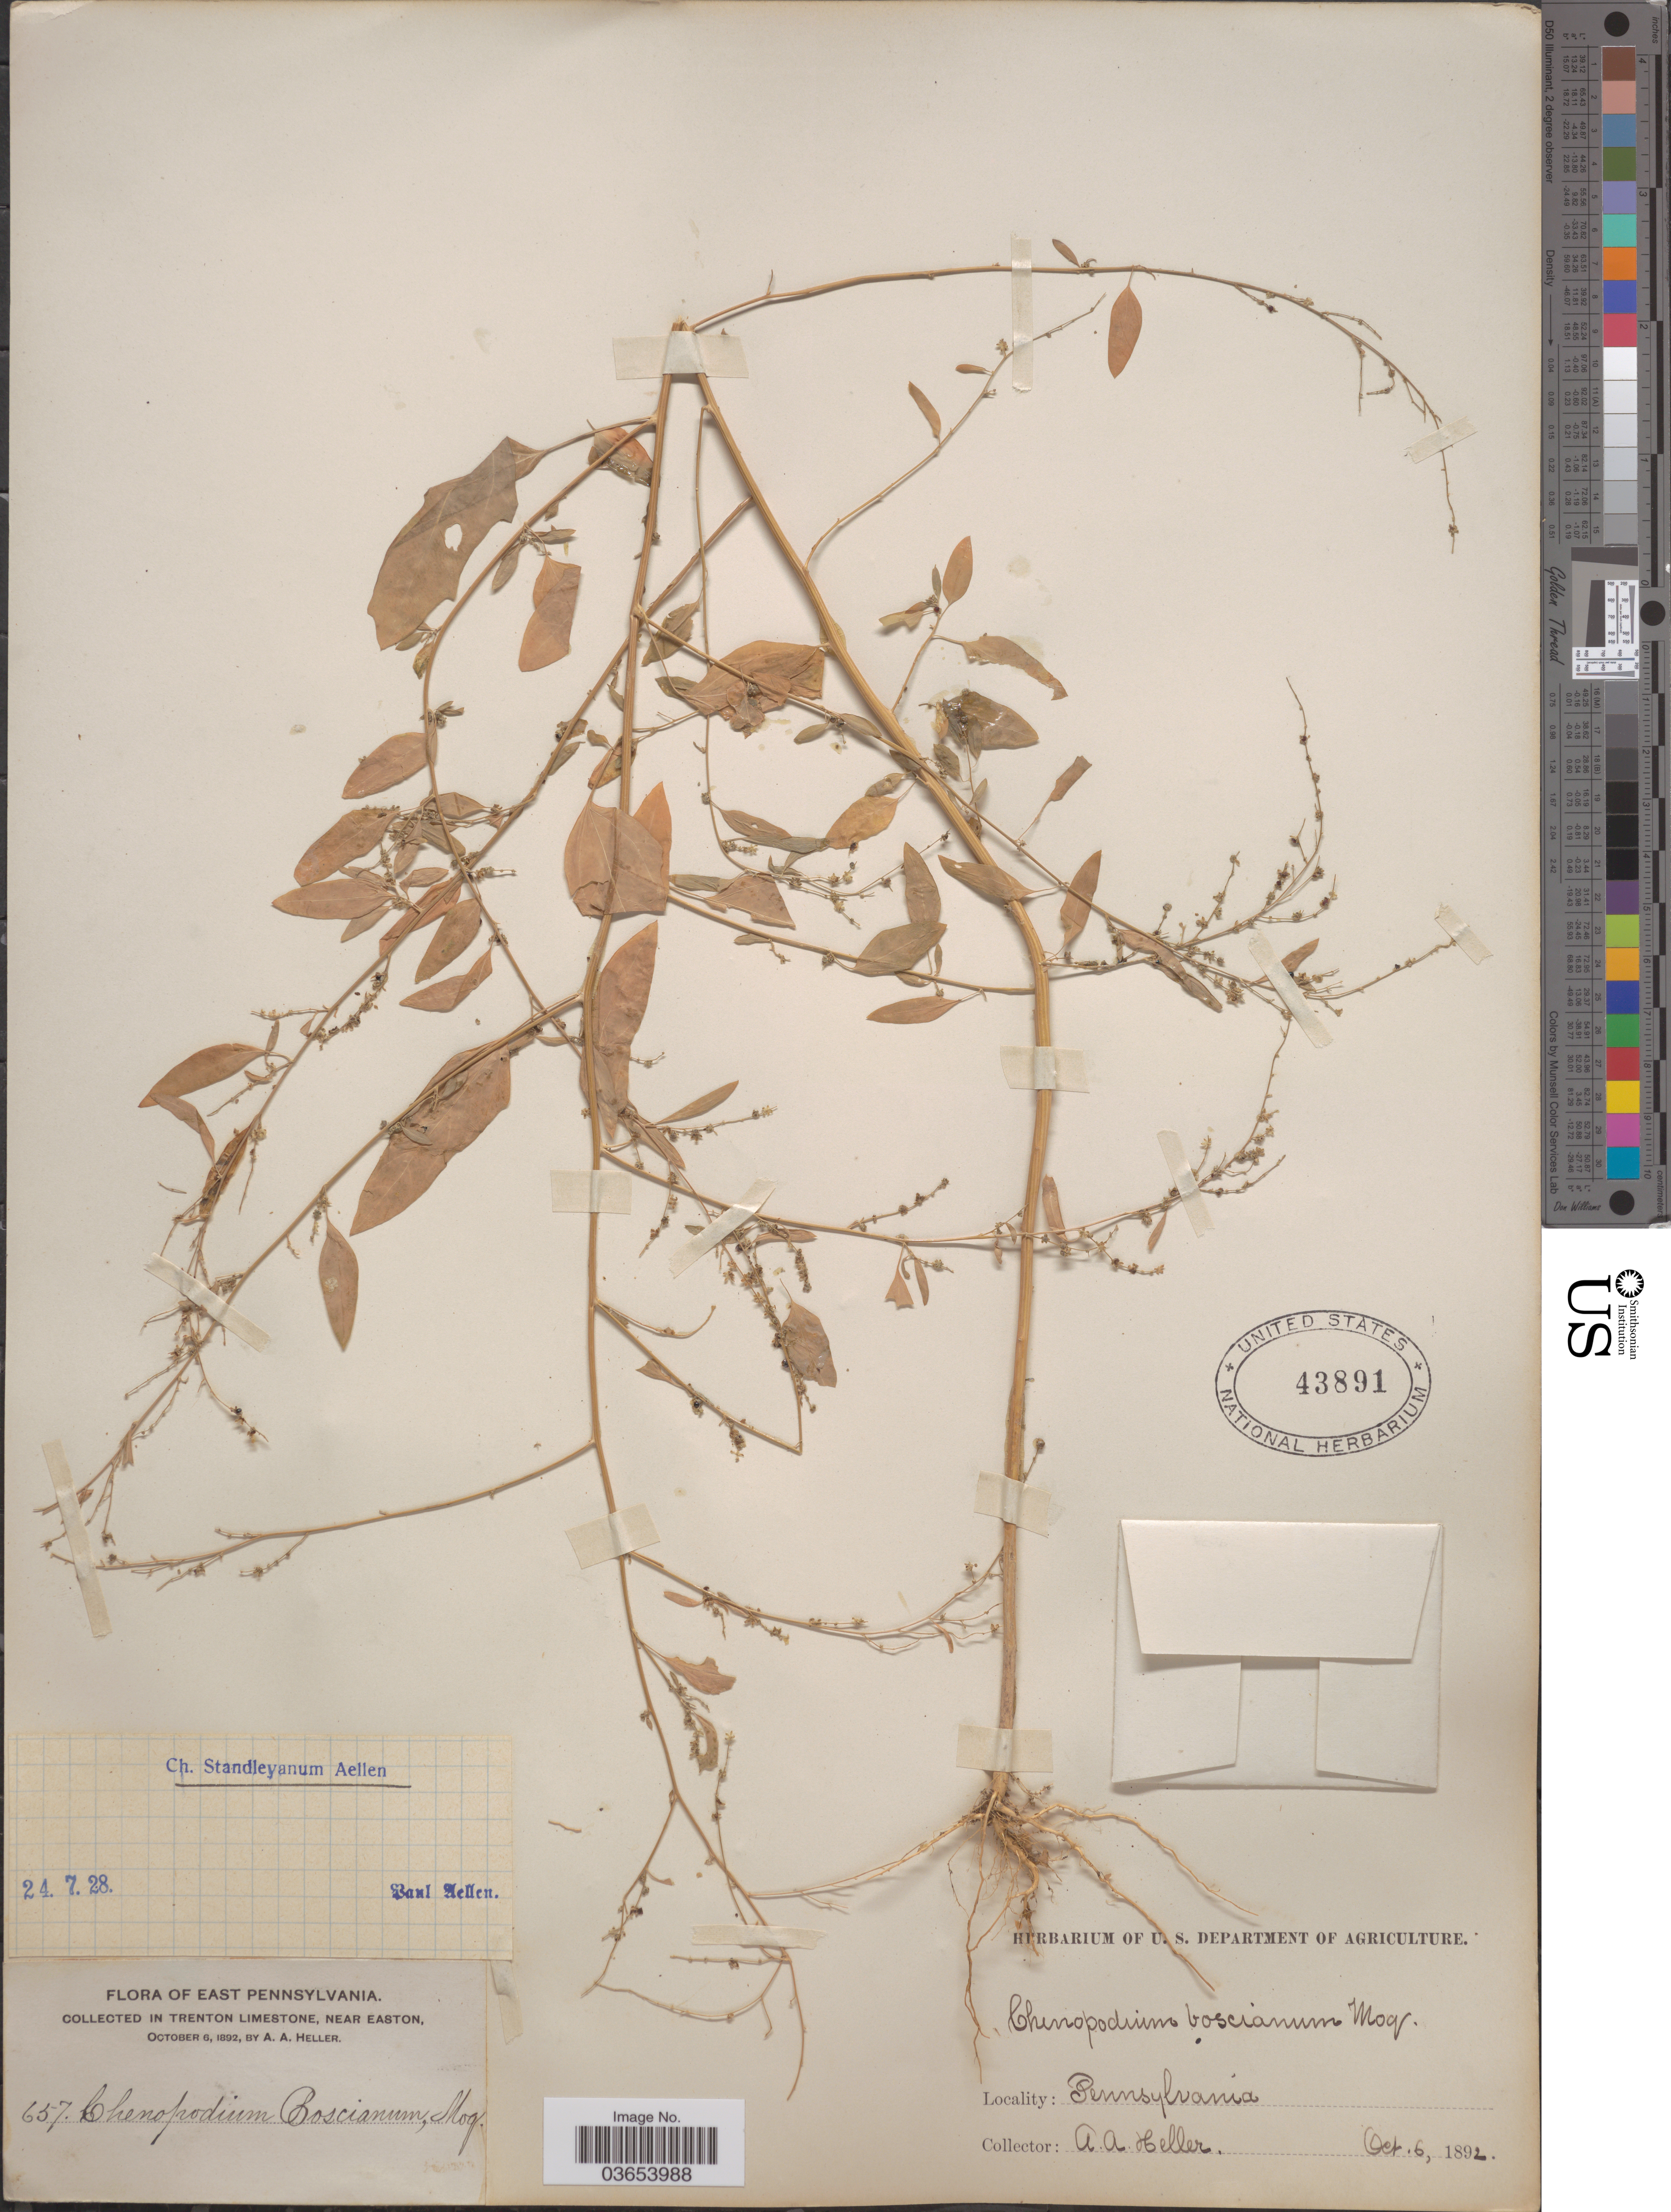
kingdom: Plantae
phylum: Tracheophyta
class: Magnoliopsida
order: Caryophyllales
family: Amaranthaceae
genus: Chenopodium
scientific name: Chenopodium standleyanum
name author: Aellen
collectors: A. A. Heller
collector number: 657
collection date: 1892-10-06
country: United States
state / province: Pennsylvania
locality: East Pennsylvania. In Trenton Limestone, near Easton.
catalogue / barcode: US 43891